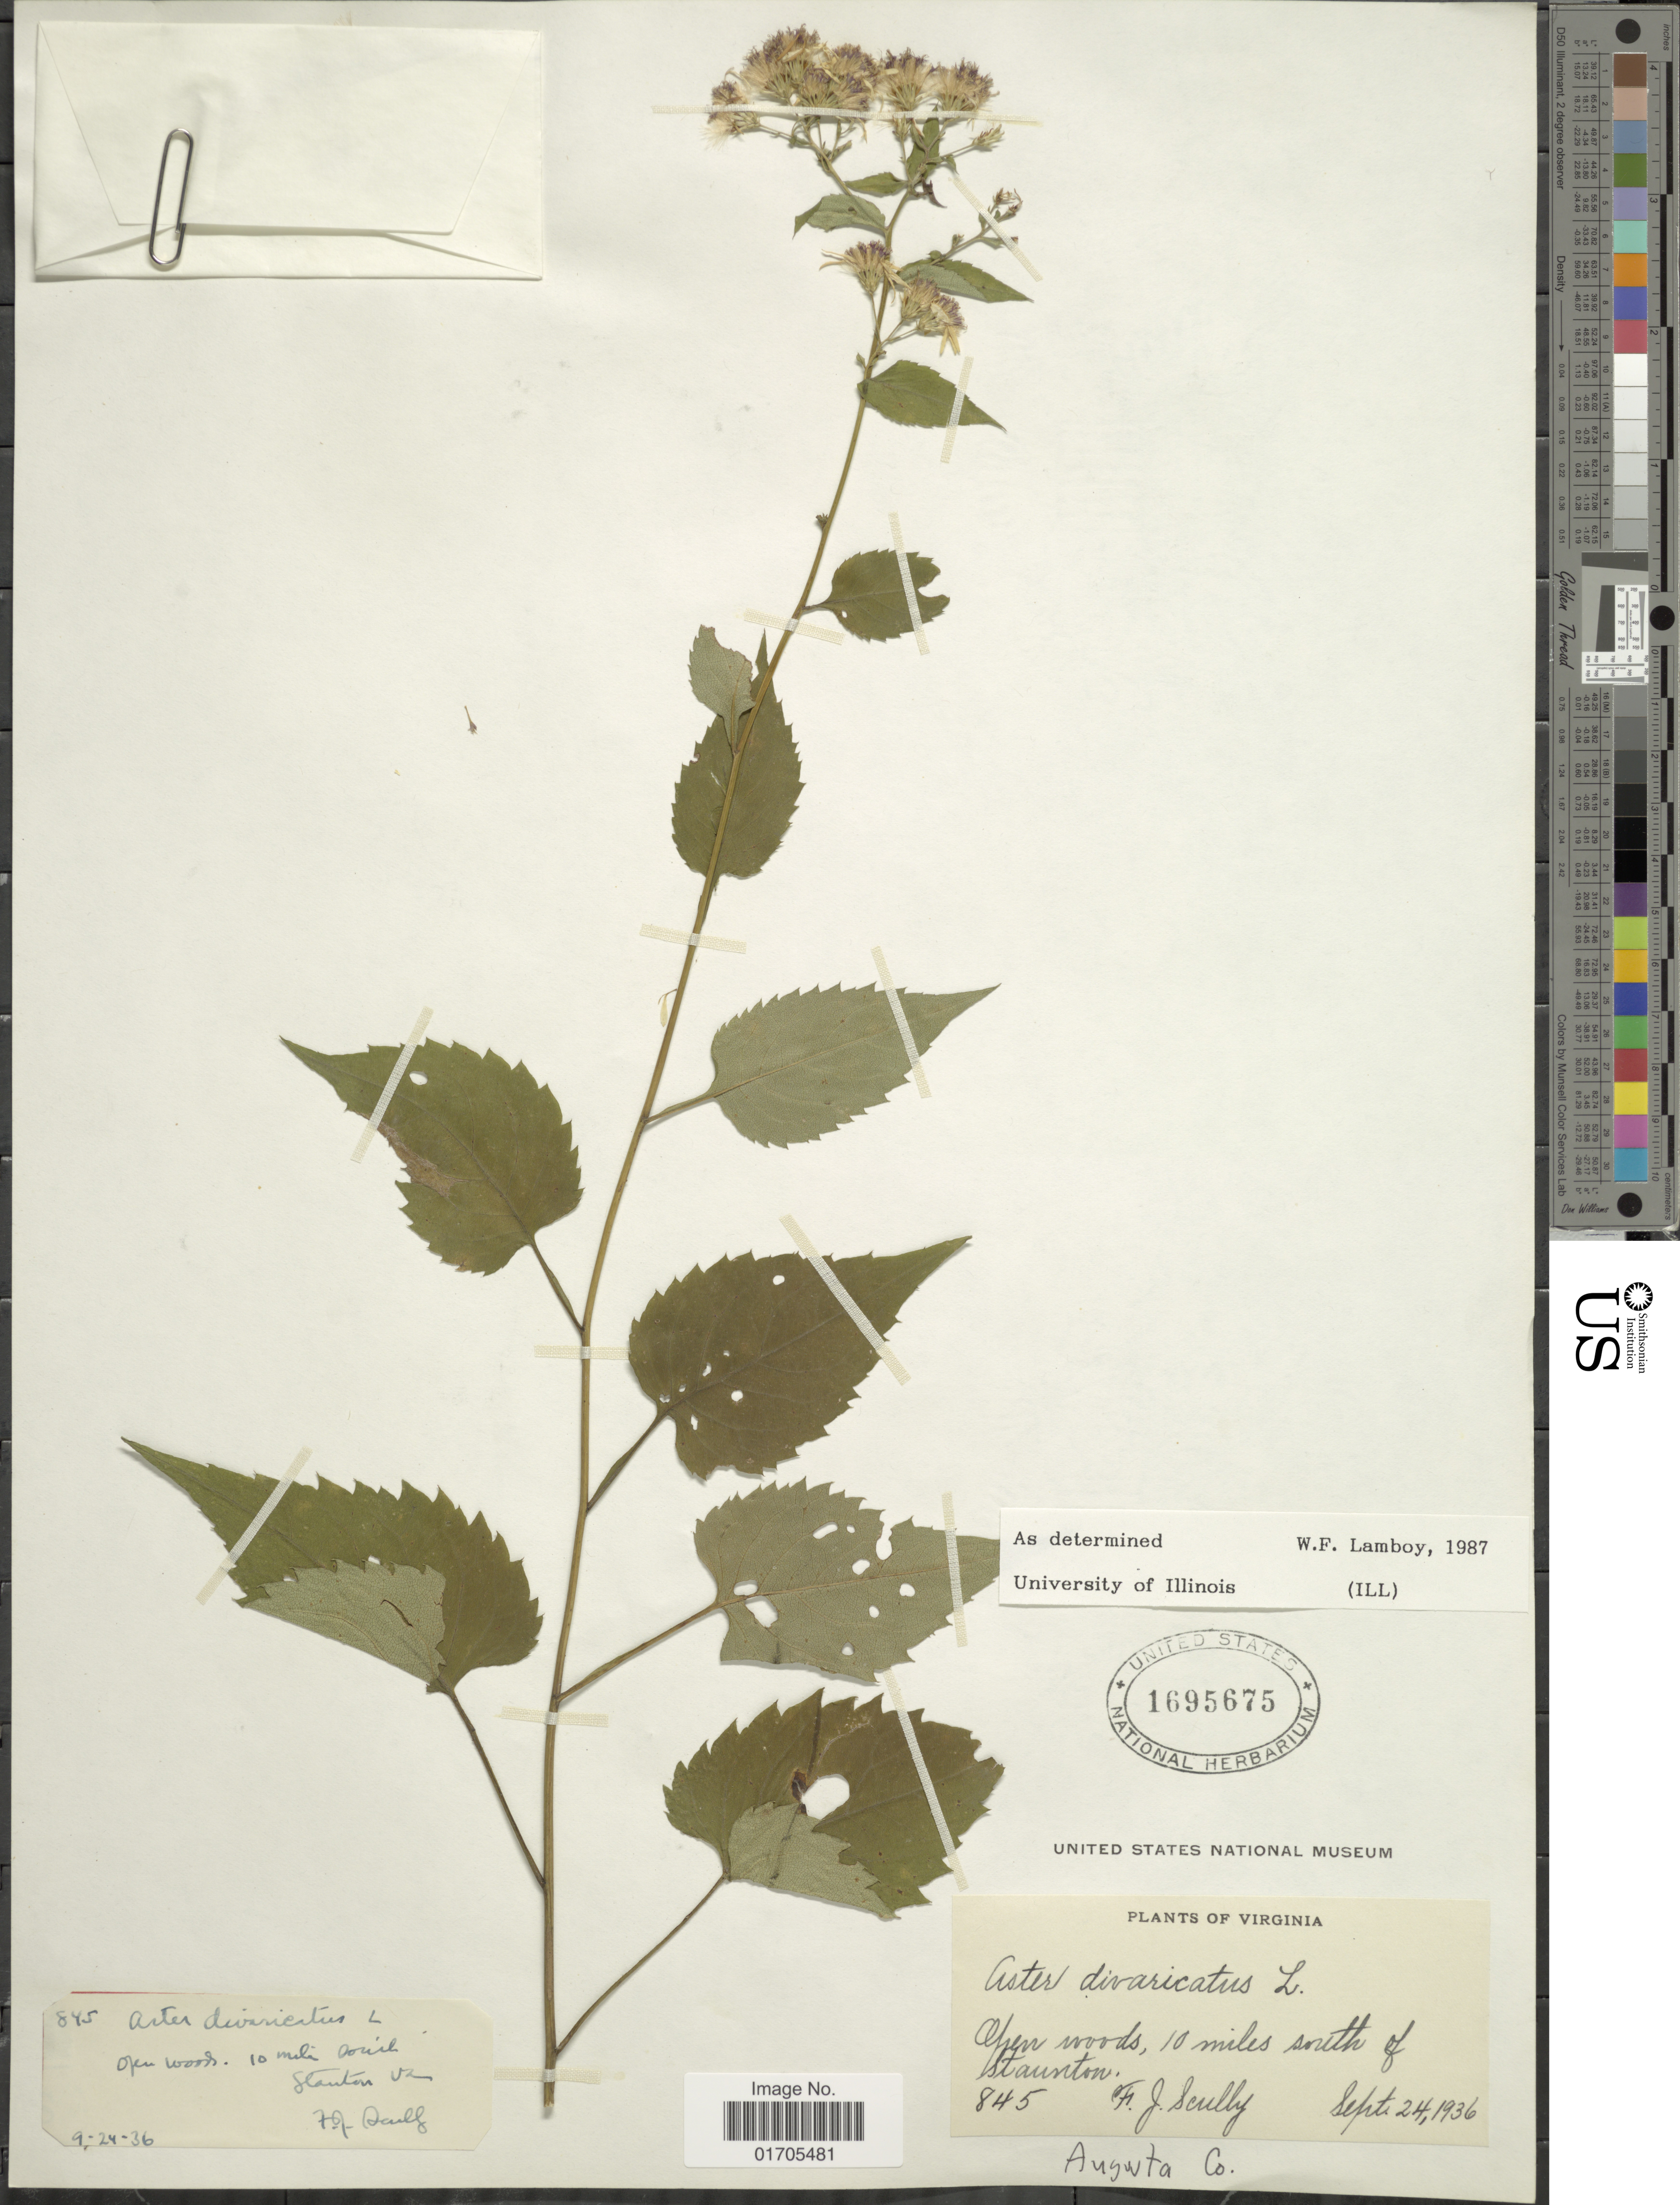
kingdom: Plantae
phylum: Tracheophyta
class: Magnoliopsida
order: Asterales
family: Asteraceae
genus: Eurybia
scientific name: Eurybia divaricata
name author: (L.) G.L. Nesom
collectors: F. Scully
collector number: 845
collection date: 1936-09-24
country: United States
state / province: Virginia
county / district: Augusta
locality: Virginia. Open woods, 10 miles south of Staunton. Augusta Co.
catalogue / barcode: US 1695675